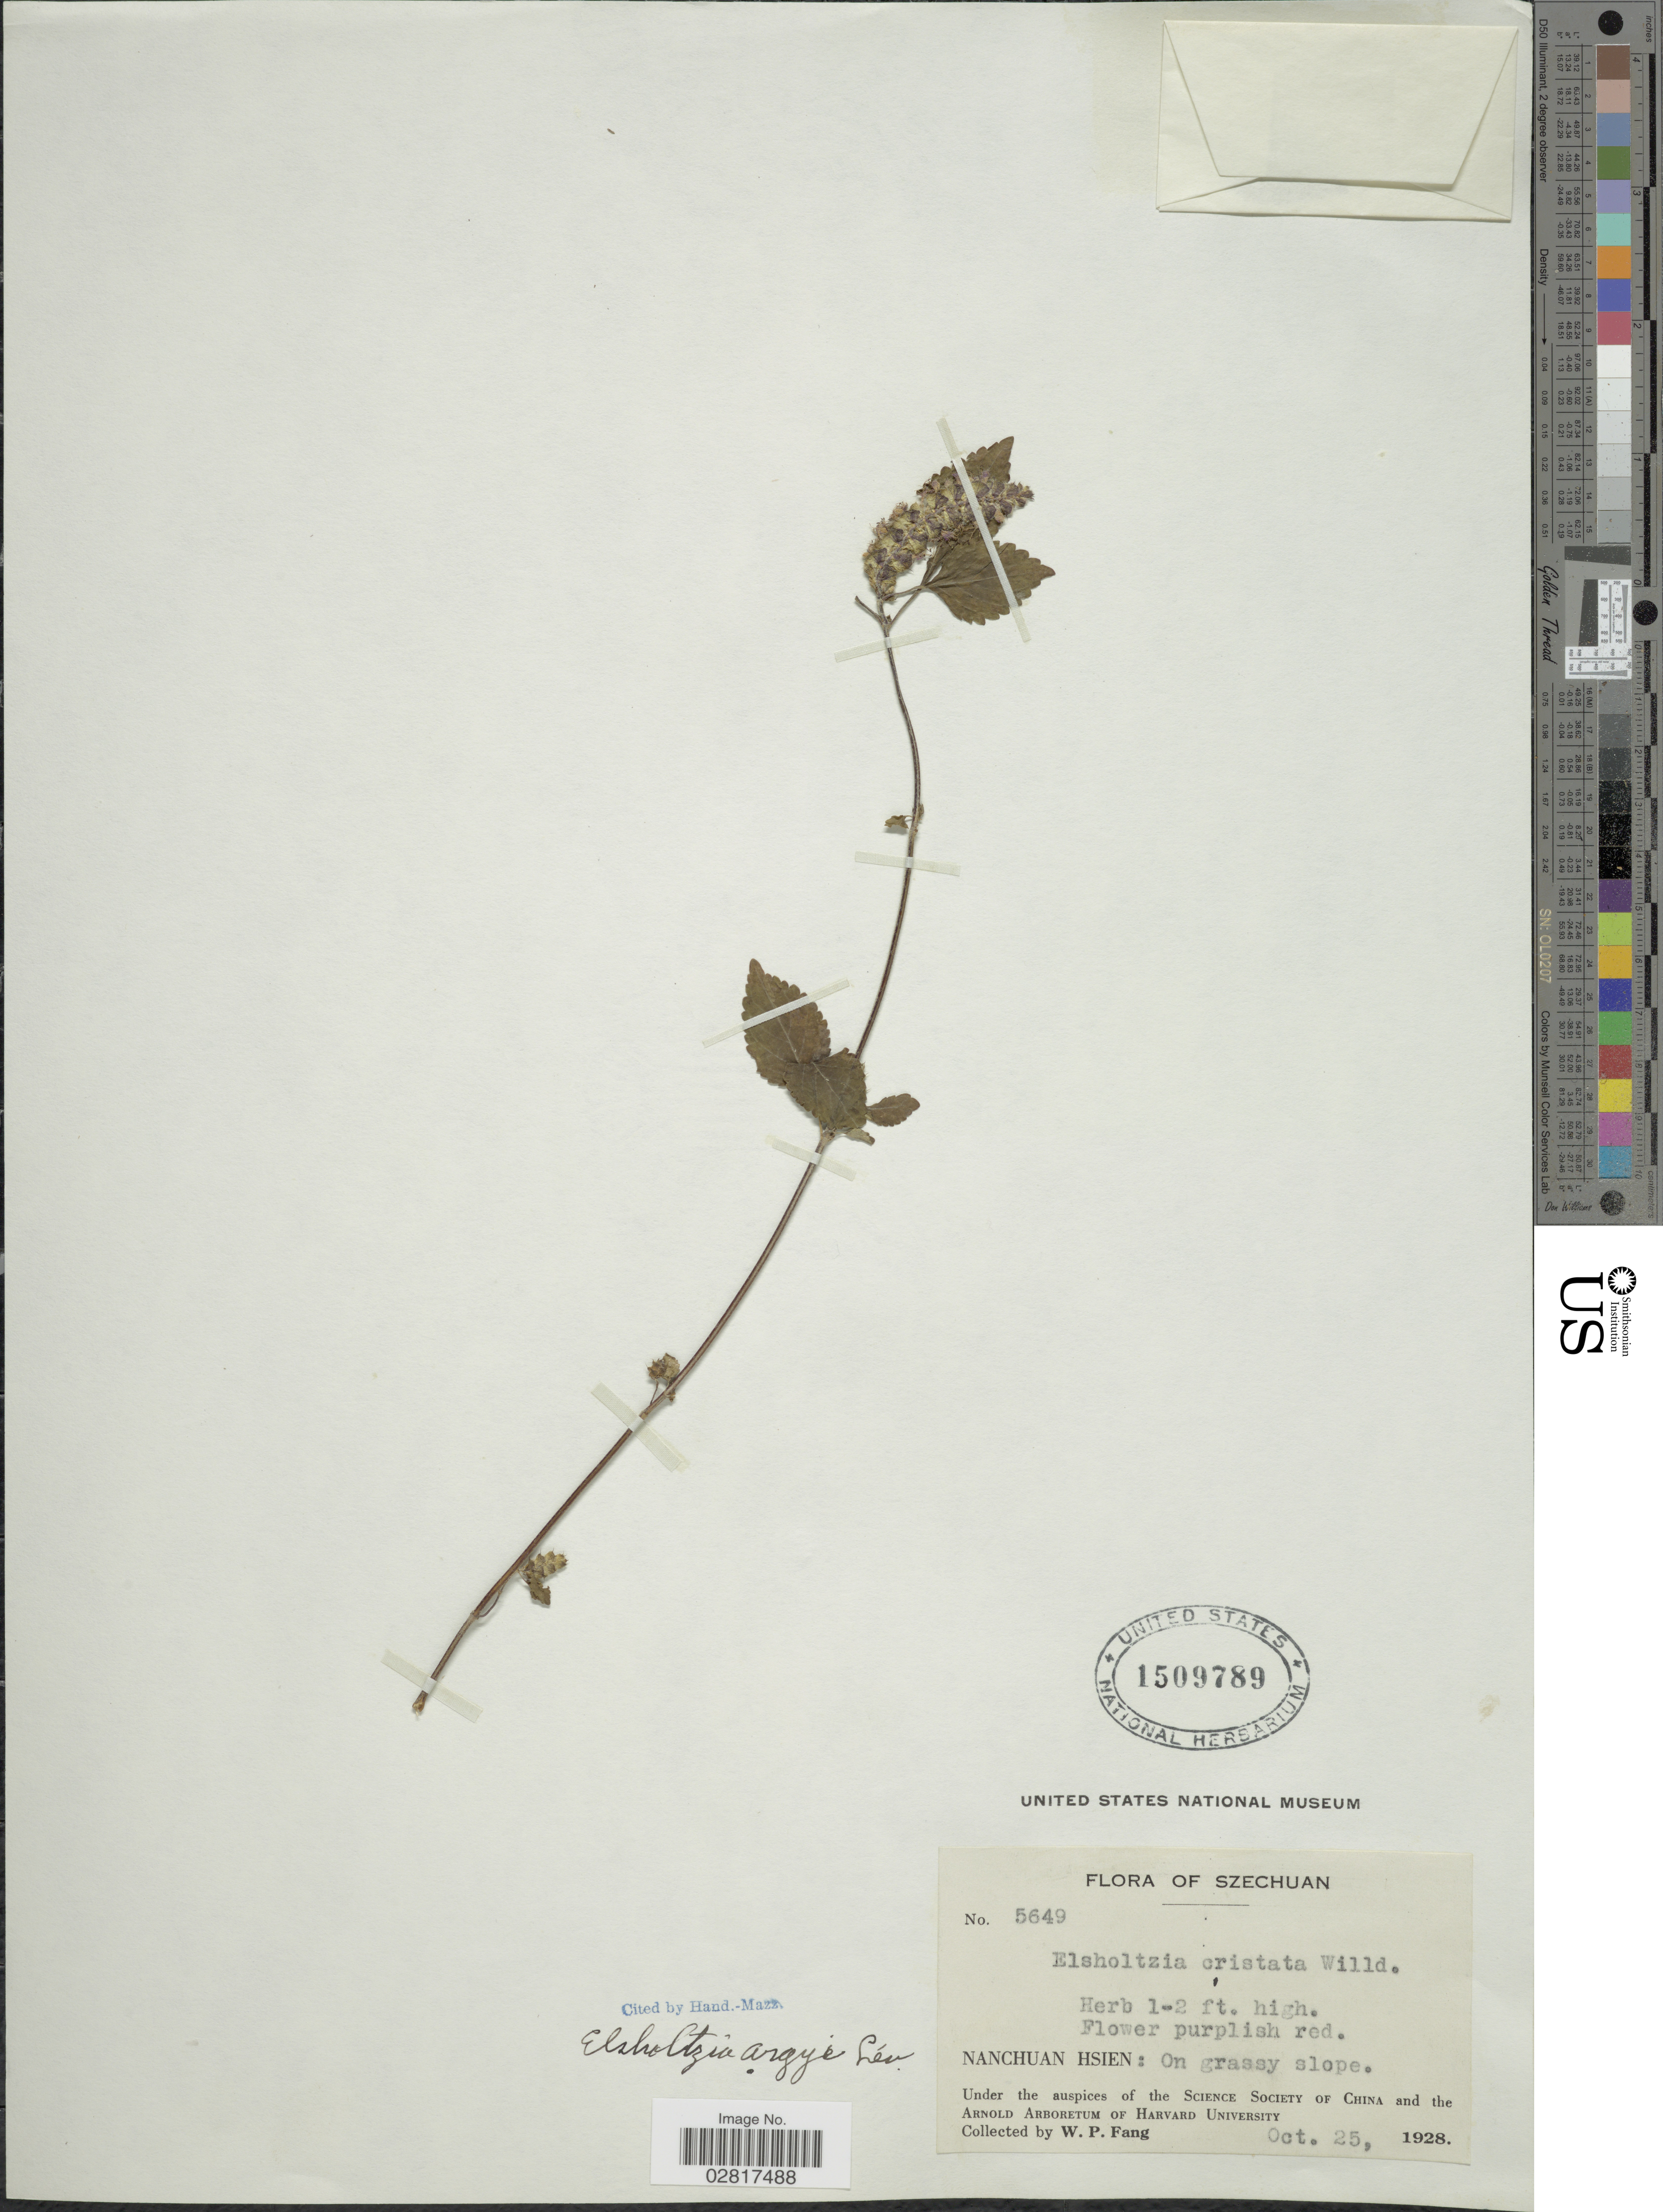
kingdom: Plantae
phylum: Tracheophyta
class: Magnoliopsida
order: Lamiales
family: Lamiaceae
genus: Elsholtzia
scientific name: Elsholtzia argyi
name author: H. Lév.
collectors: W. P. Fang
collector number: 5649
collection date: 1928-10-25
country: China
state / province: Sichuan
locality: Szechuan, Nanchuan Hsien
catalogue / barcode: US 1509789